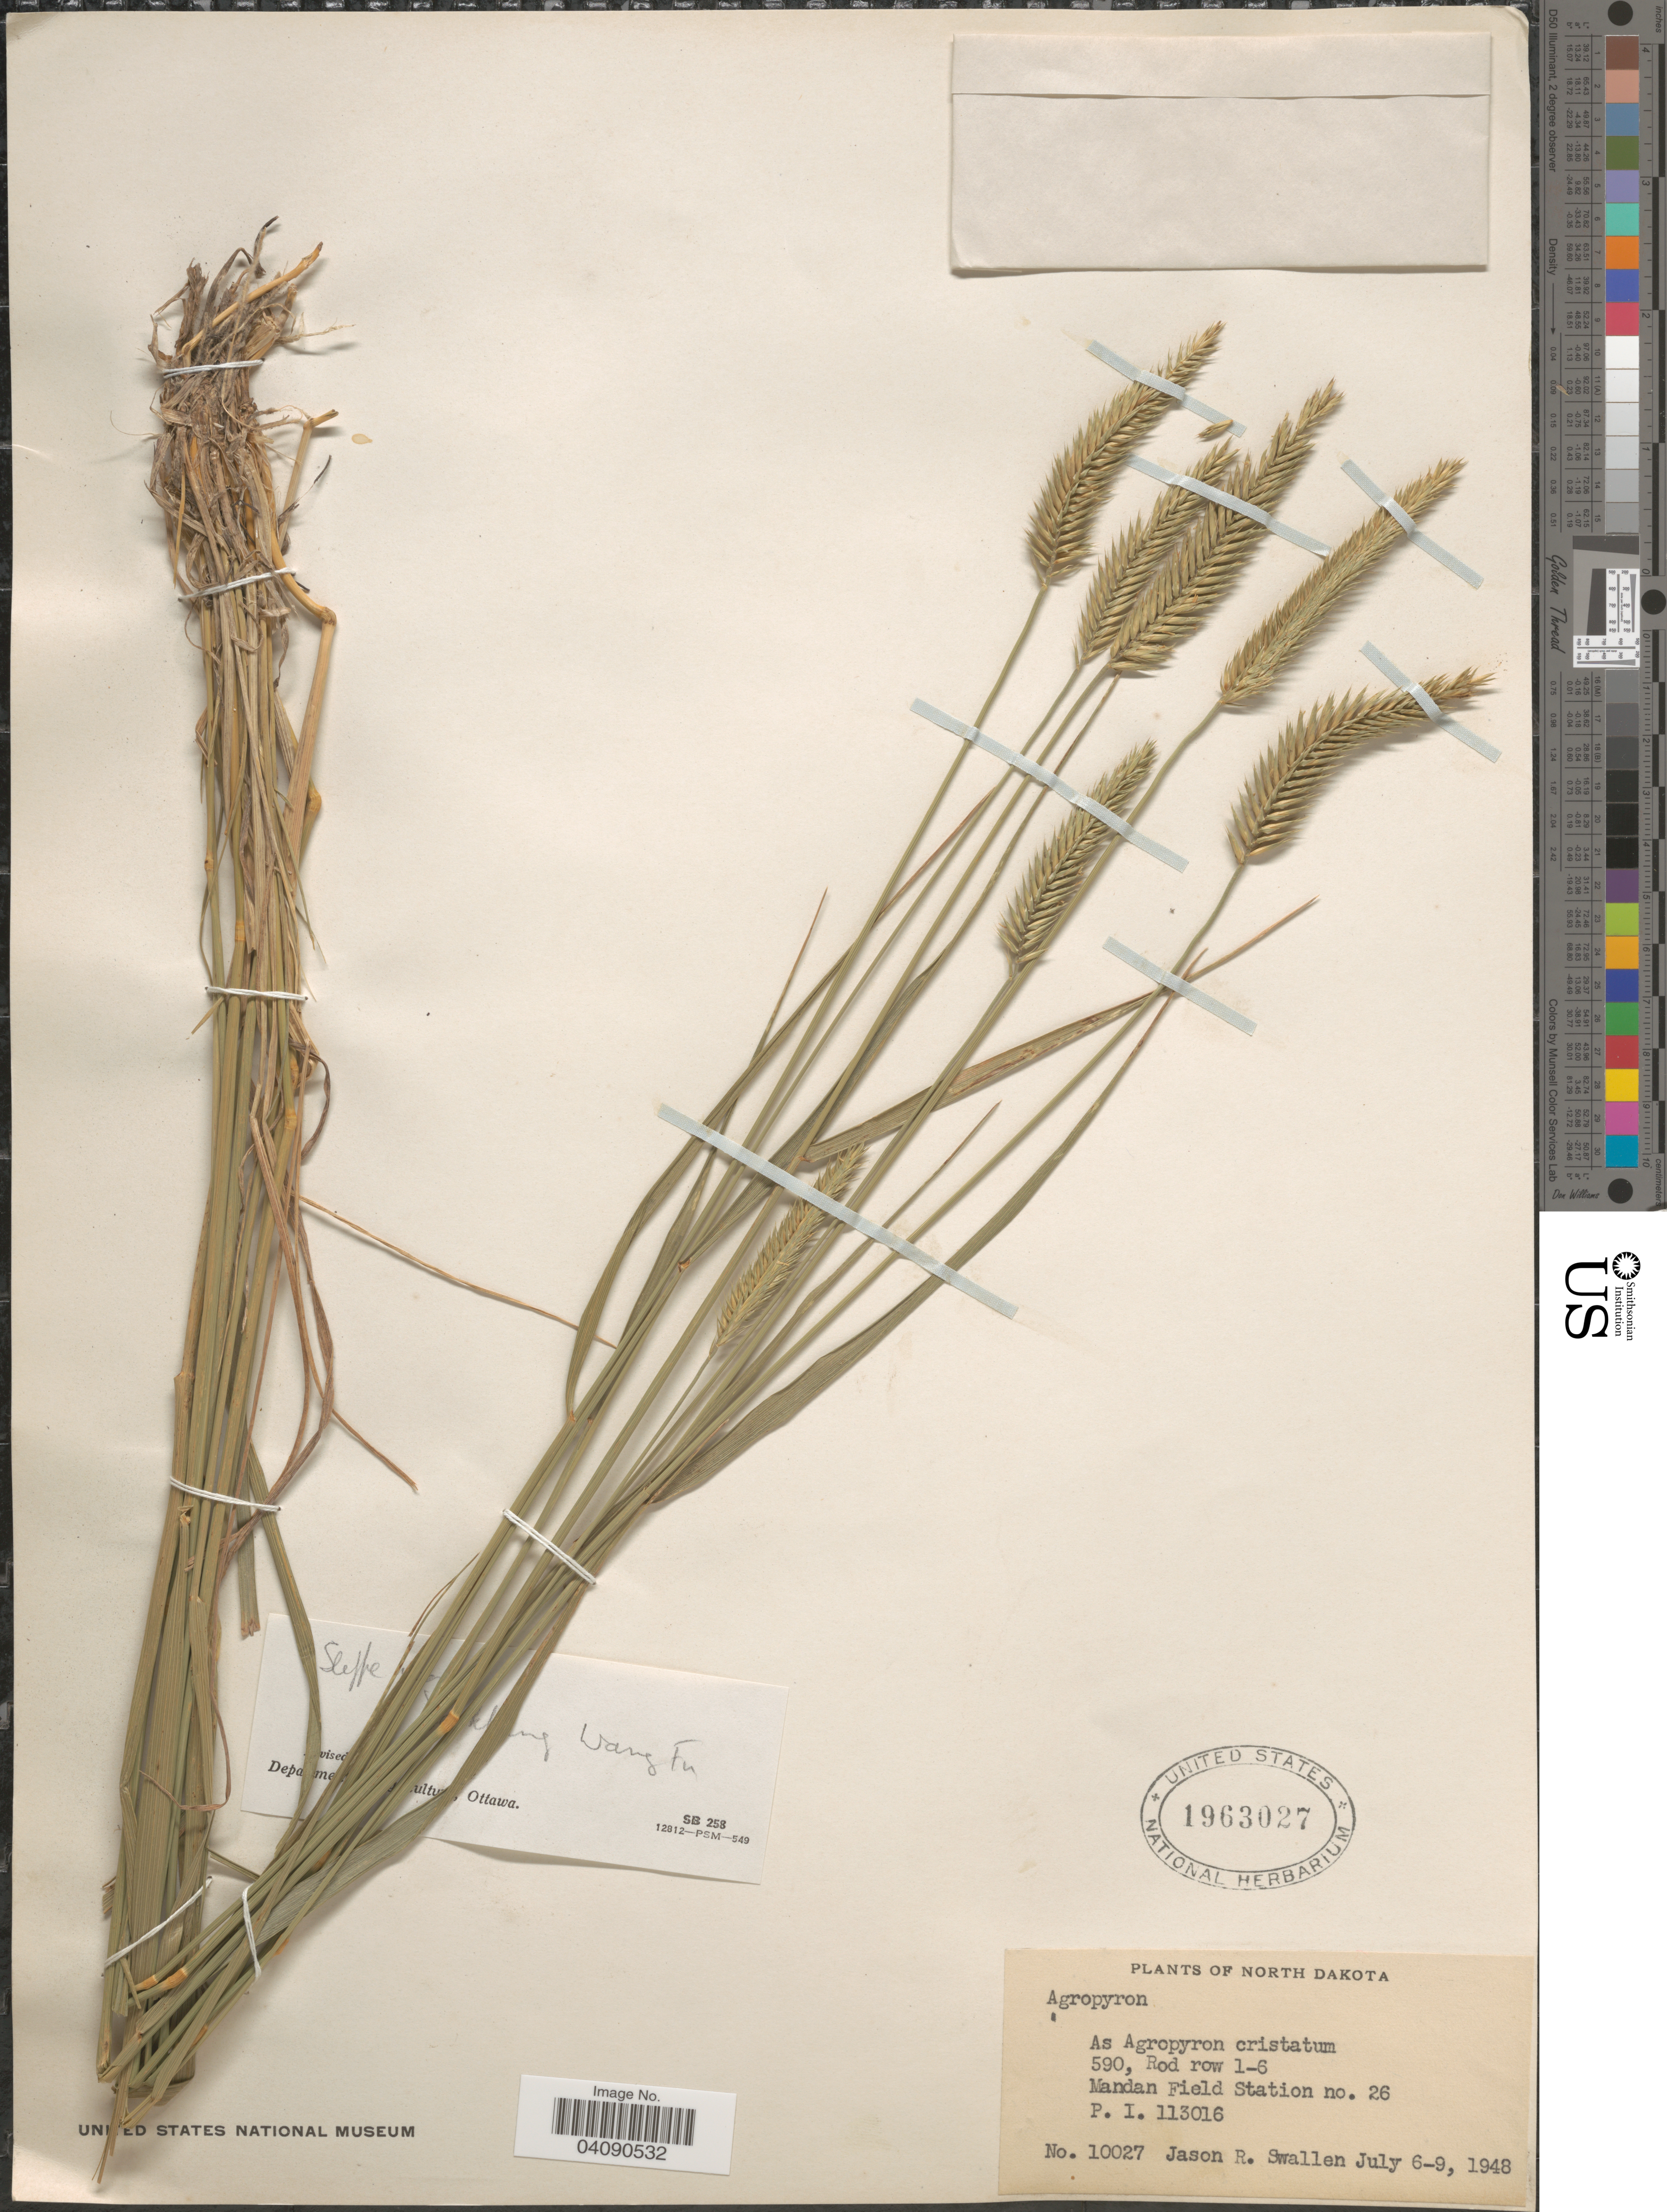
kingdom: Plantae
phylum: Tracheophyta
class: Liliopsida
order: Poales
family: Poaceae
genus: Agropyron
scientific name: Agropyron sp.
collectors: J. R. Swallen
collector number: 10027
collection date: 1948-07-06/1948-07-09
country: United States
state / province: North Dakota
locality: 590, Rod row 1-6. Mandan Field Station no. 26.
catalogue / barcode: US 1963027